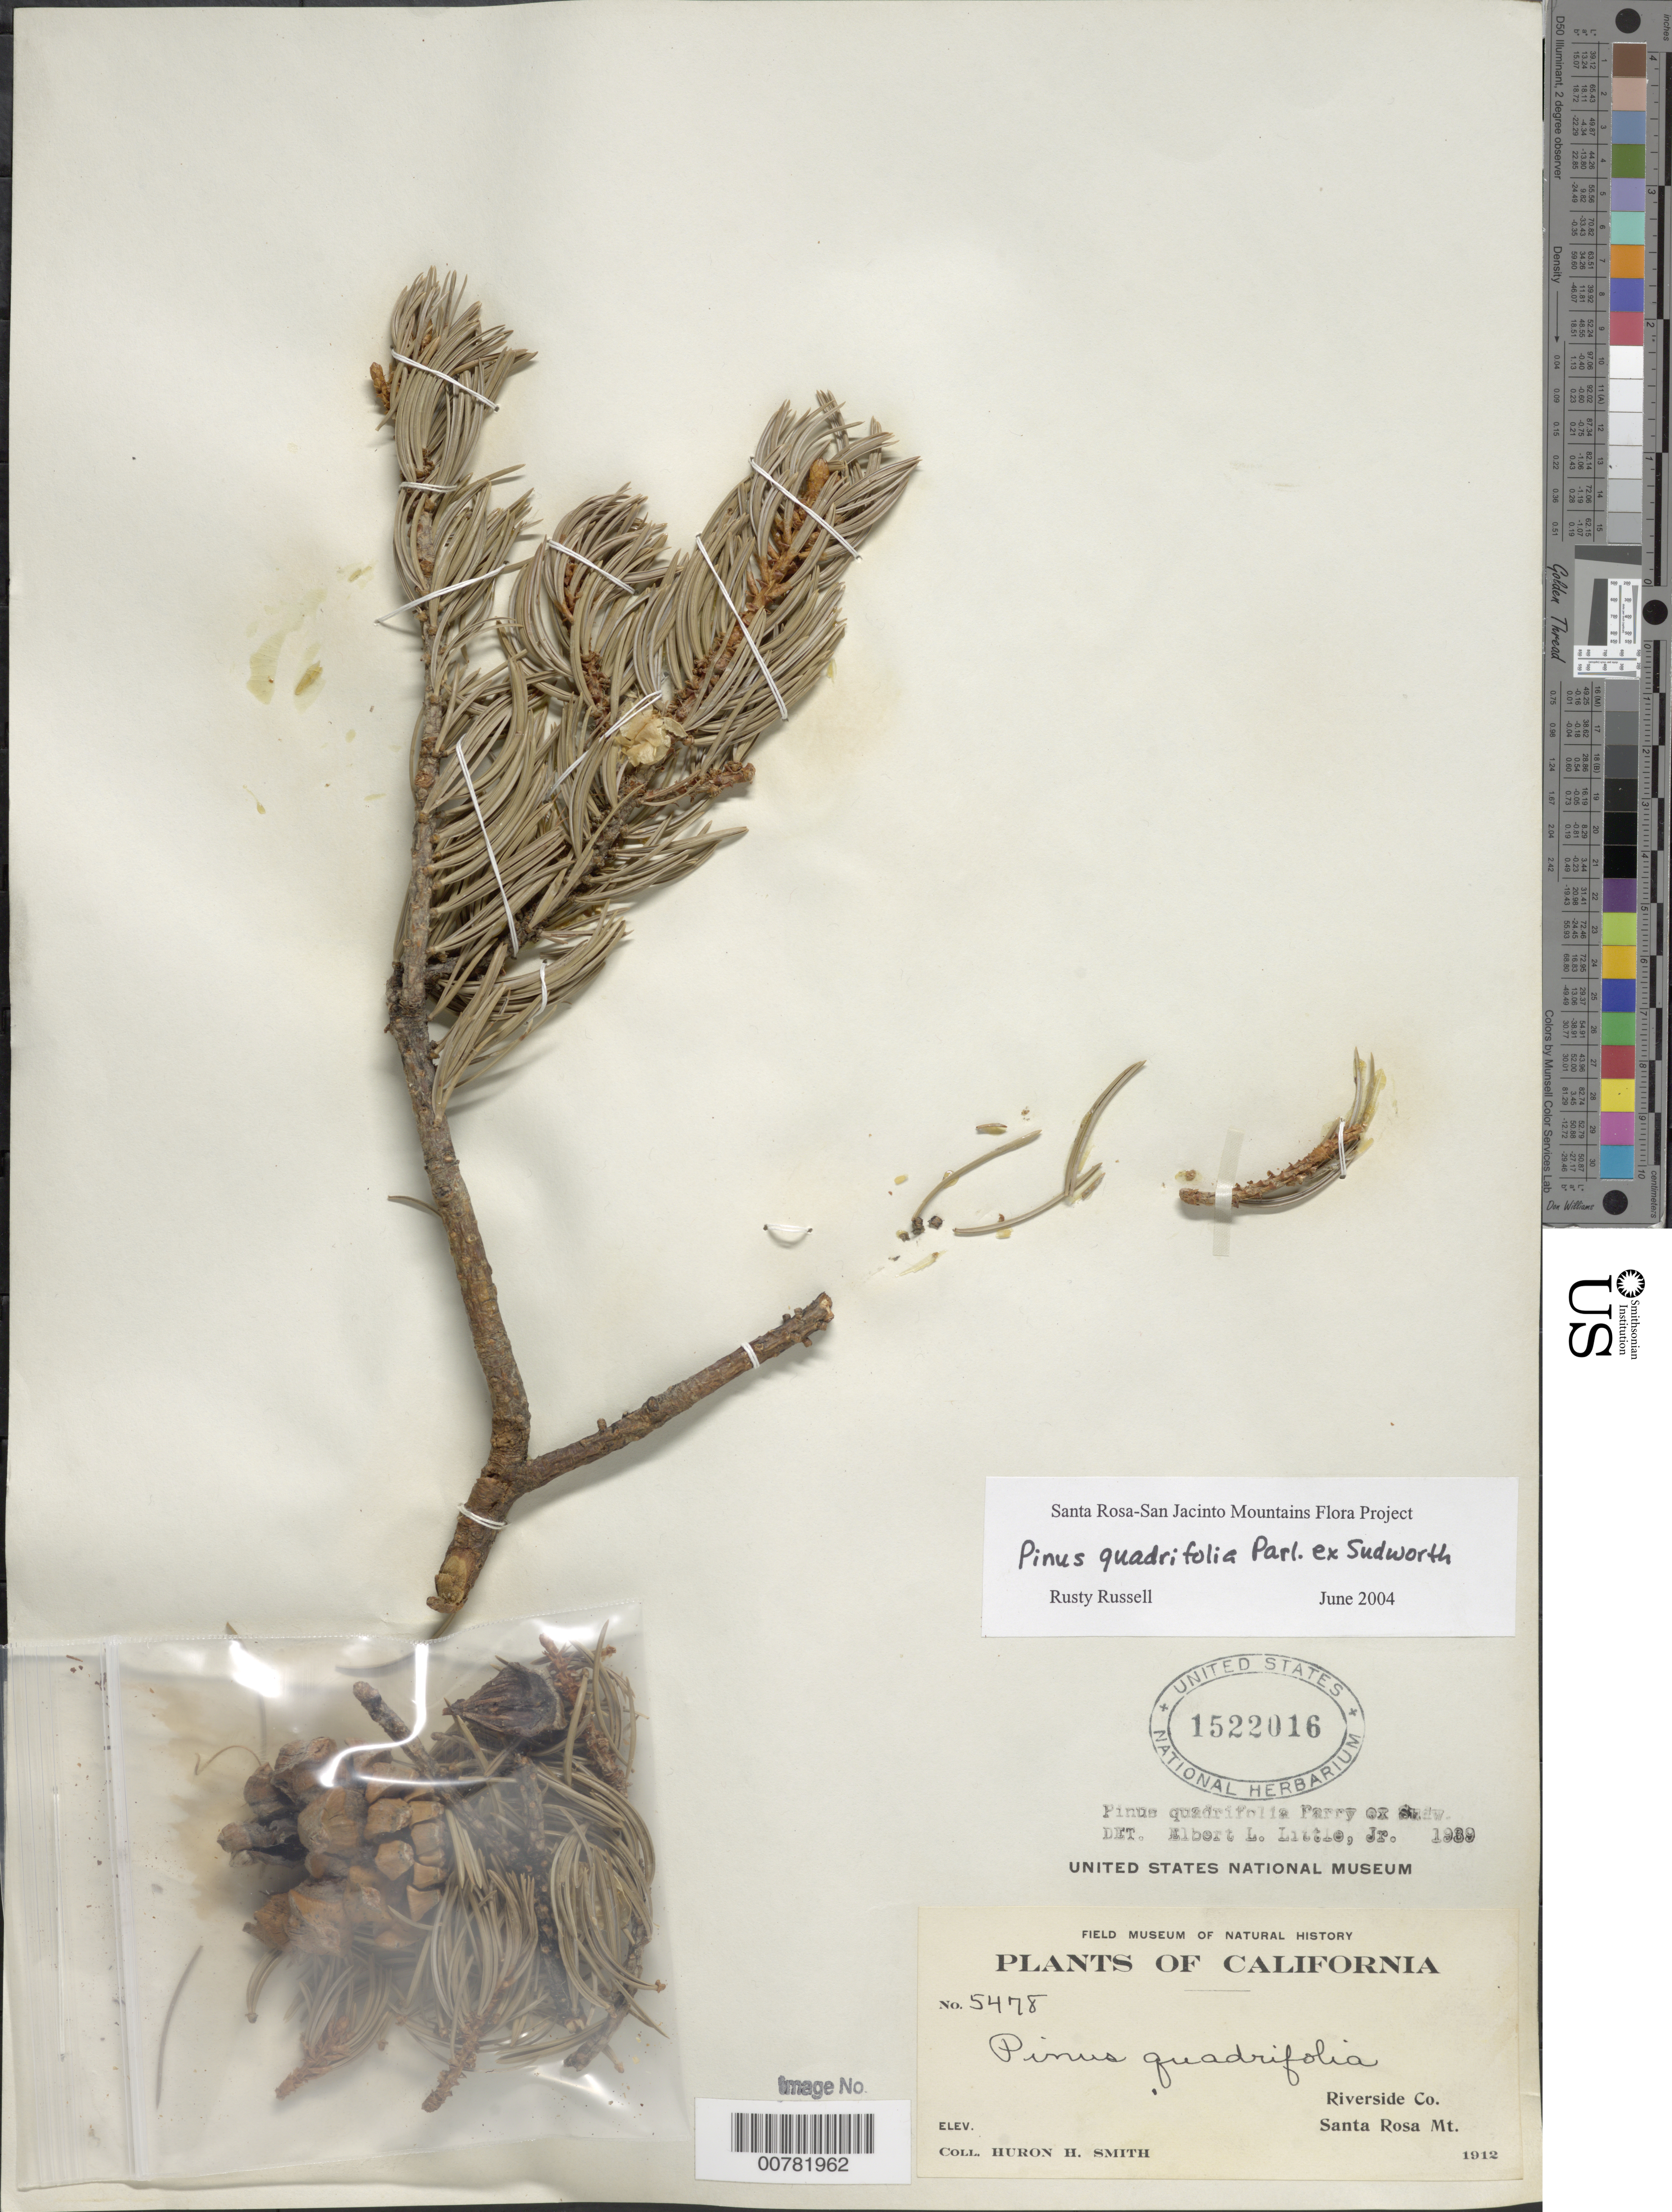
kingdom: Plantae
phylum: Tracheophyta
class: Pinopsida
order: Pinales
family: Pinaceae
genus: Pinus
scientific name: Pinus quadrifolia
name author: Parl. ex Sudw.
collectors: Huron H. Smith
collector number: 5478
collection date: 1912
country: United States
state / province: California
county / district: Riverside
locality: California. Riverside Co., Santa Rosa Mt.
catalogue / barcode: US 1522016